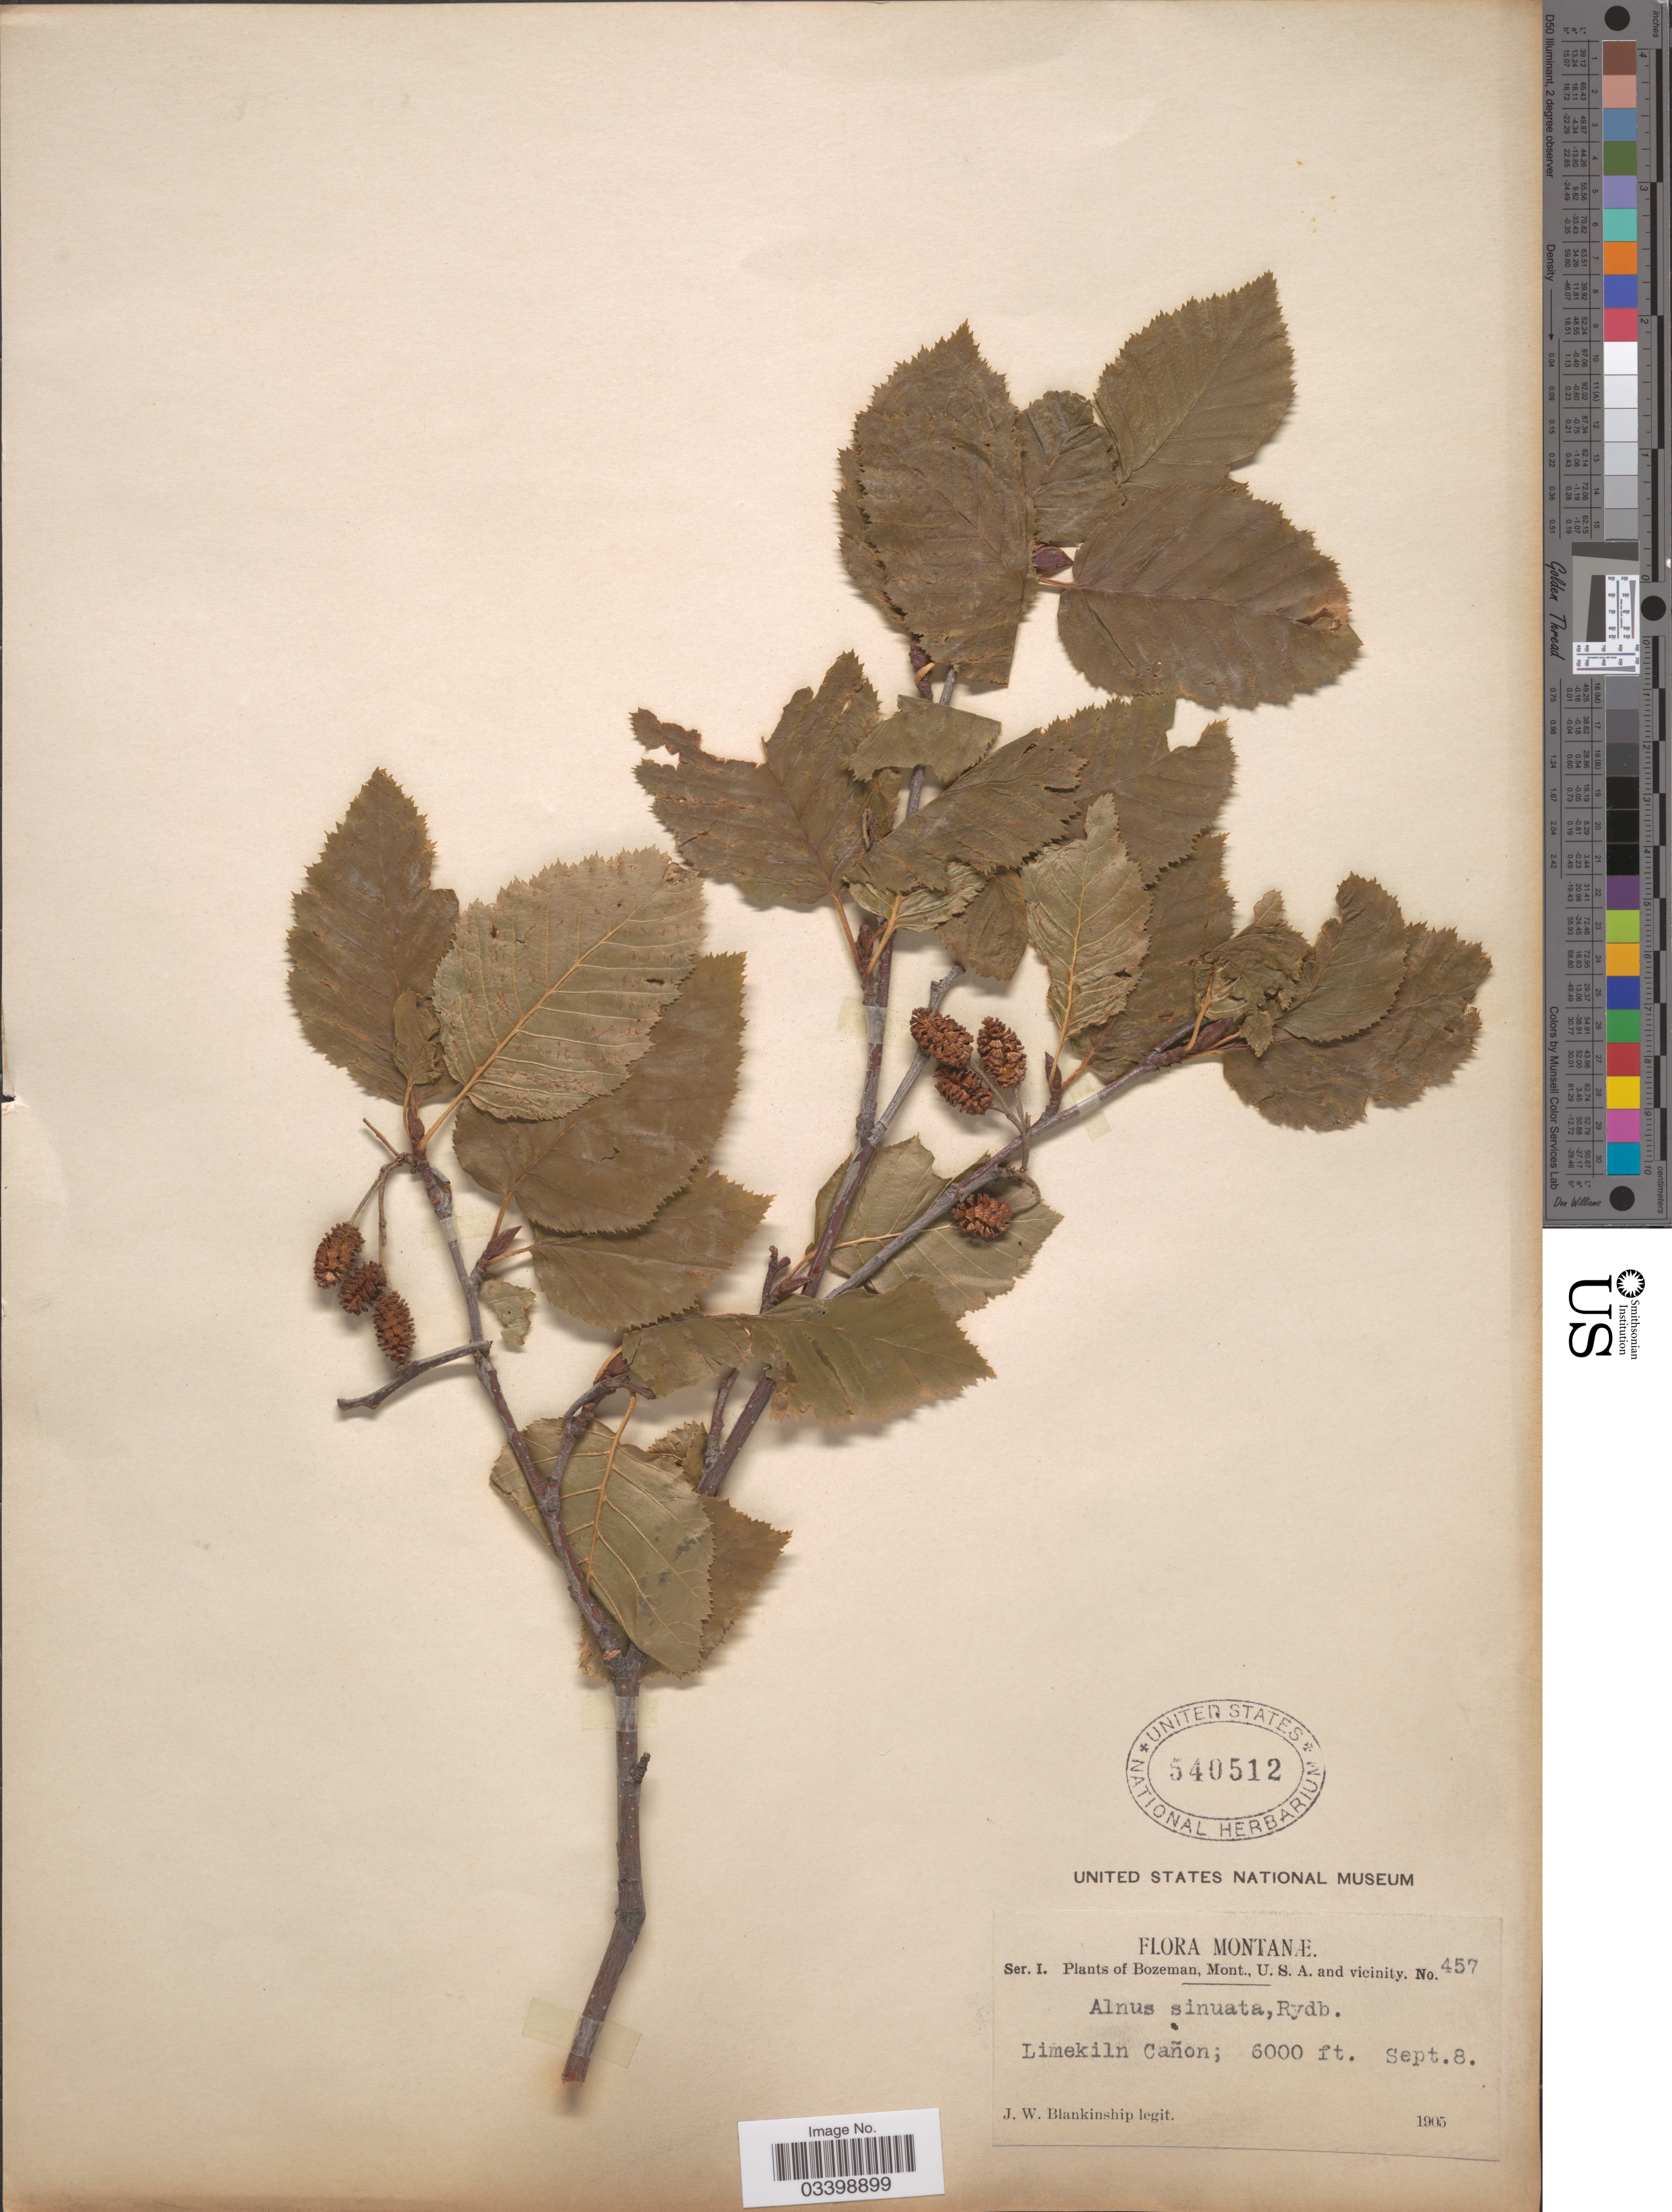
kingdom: Plantae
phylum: Tracheophyta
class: Magnoliopsida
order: Fagales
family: Betulaceae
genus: Alnus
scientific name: Alnus viridis subsp. sinuata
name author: Regel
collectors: J. W. Blankinship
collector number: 457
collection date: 1905-09-08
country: United States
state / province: Montana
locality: Bozeman, Mont., U.S.A. and vicinity. Limekiln Cañon.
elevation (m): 1829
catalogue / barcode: US 540512